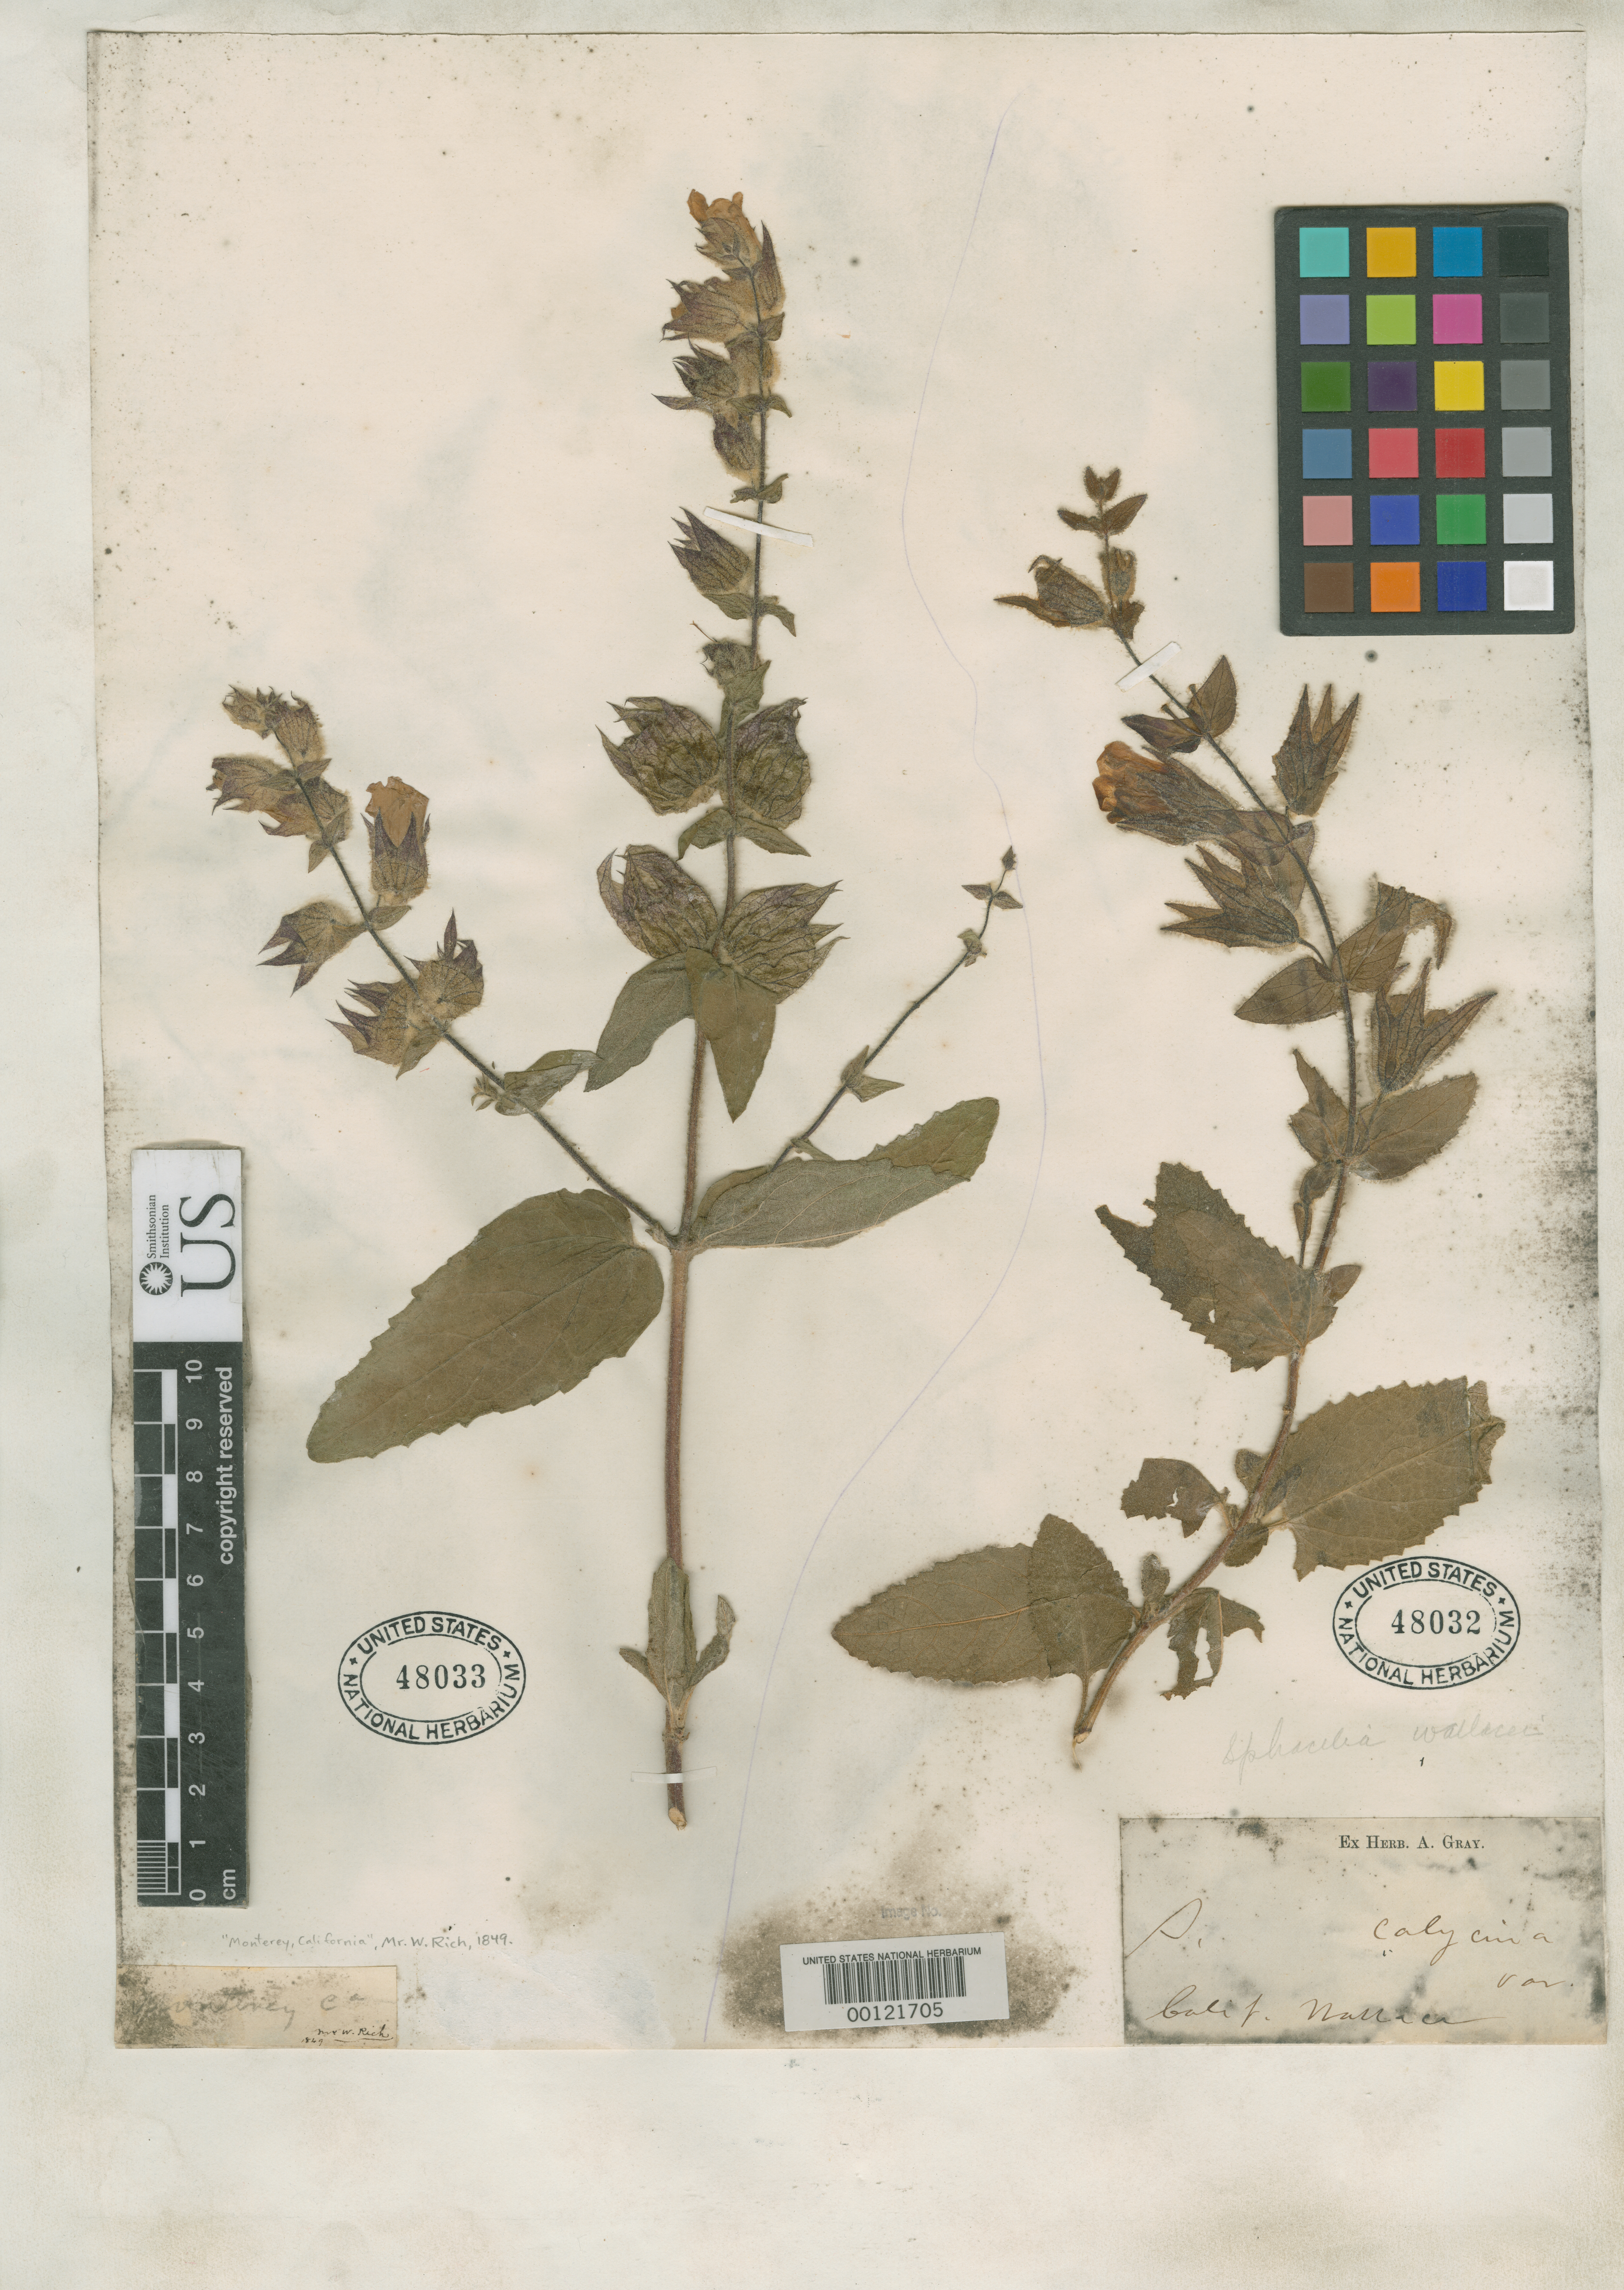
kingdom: Plantae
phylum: Tracheophyta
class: Magnoliopsida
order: Lamiales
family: Lamiaceae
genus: Sphacele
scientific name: Sphacele calycina var. wallacei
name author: A. Gray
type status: Isotype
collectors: W. A. Wallace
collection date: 1849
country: United States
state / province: California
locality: Monterey, Ca.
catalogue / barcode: US 48032